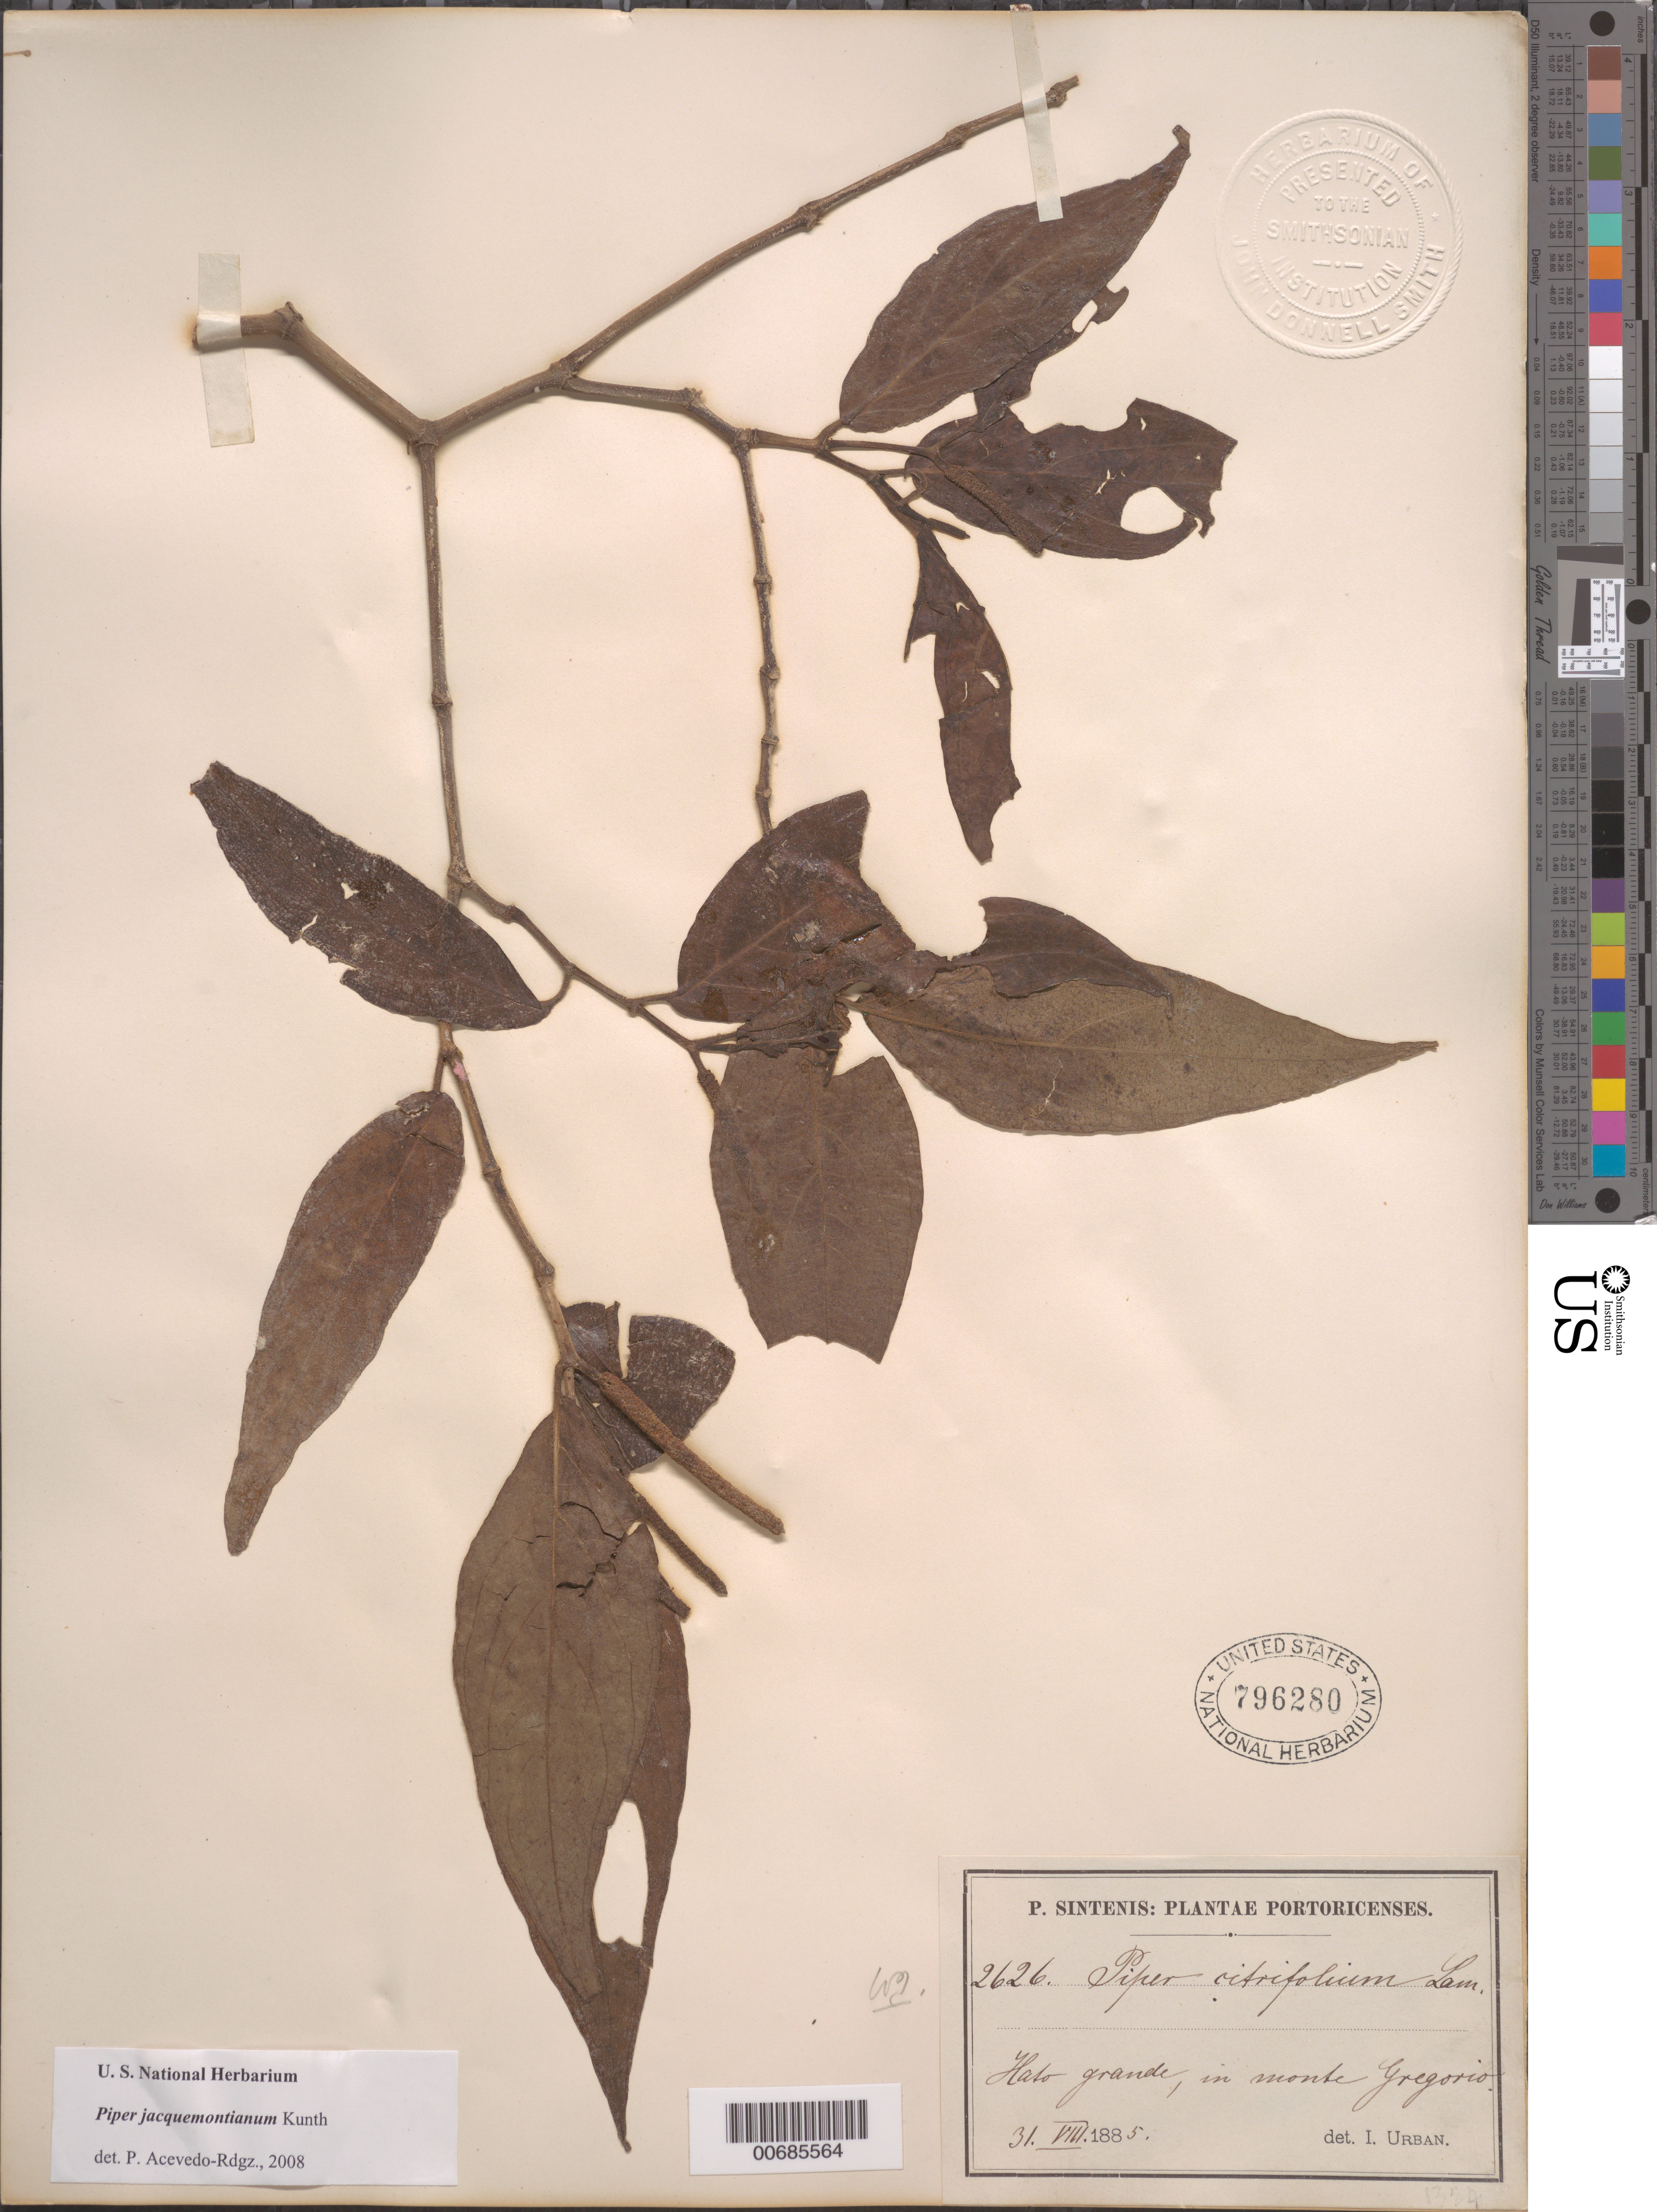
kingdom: Plantae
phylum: Tracheophyta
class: Magnoliopsida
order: Piperales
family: Piperaceae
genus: Piper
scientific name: Piper citrifolium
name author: Lam.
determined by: Urban, Ignatz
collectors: P. Sintenis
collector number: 2626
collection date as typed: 31 Aug 1885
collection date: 1885-08-31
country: Puerto Rico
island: Greater Antilles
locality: Halo grande, in monte Gregorio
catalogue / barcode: US 796280